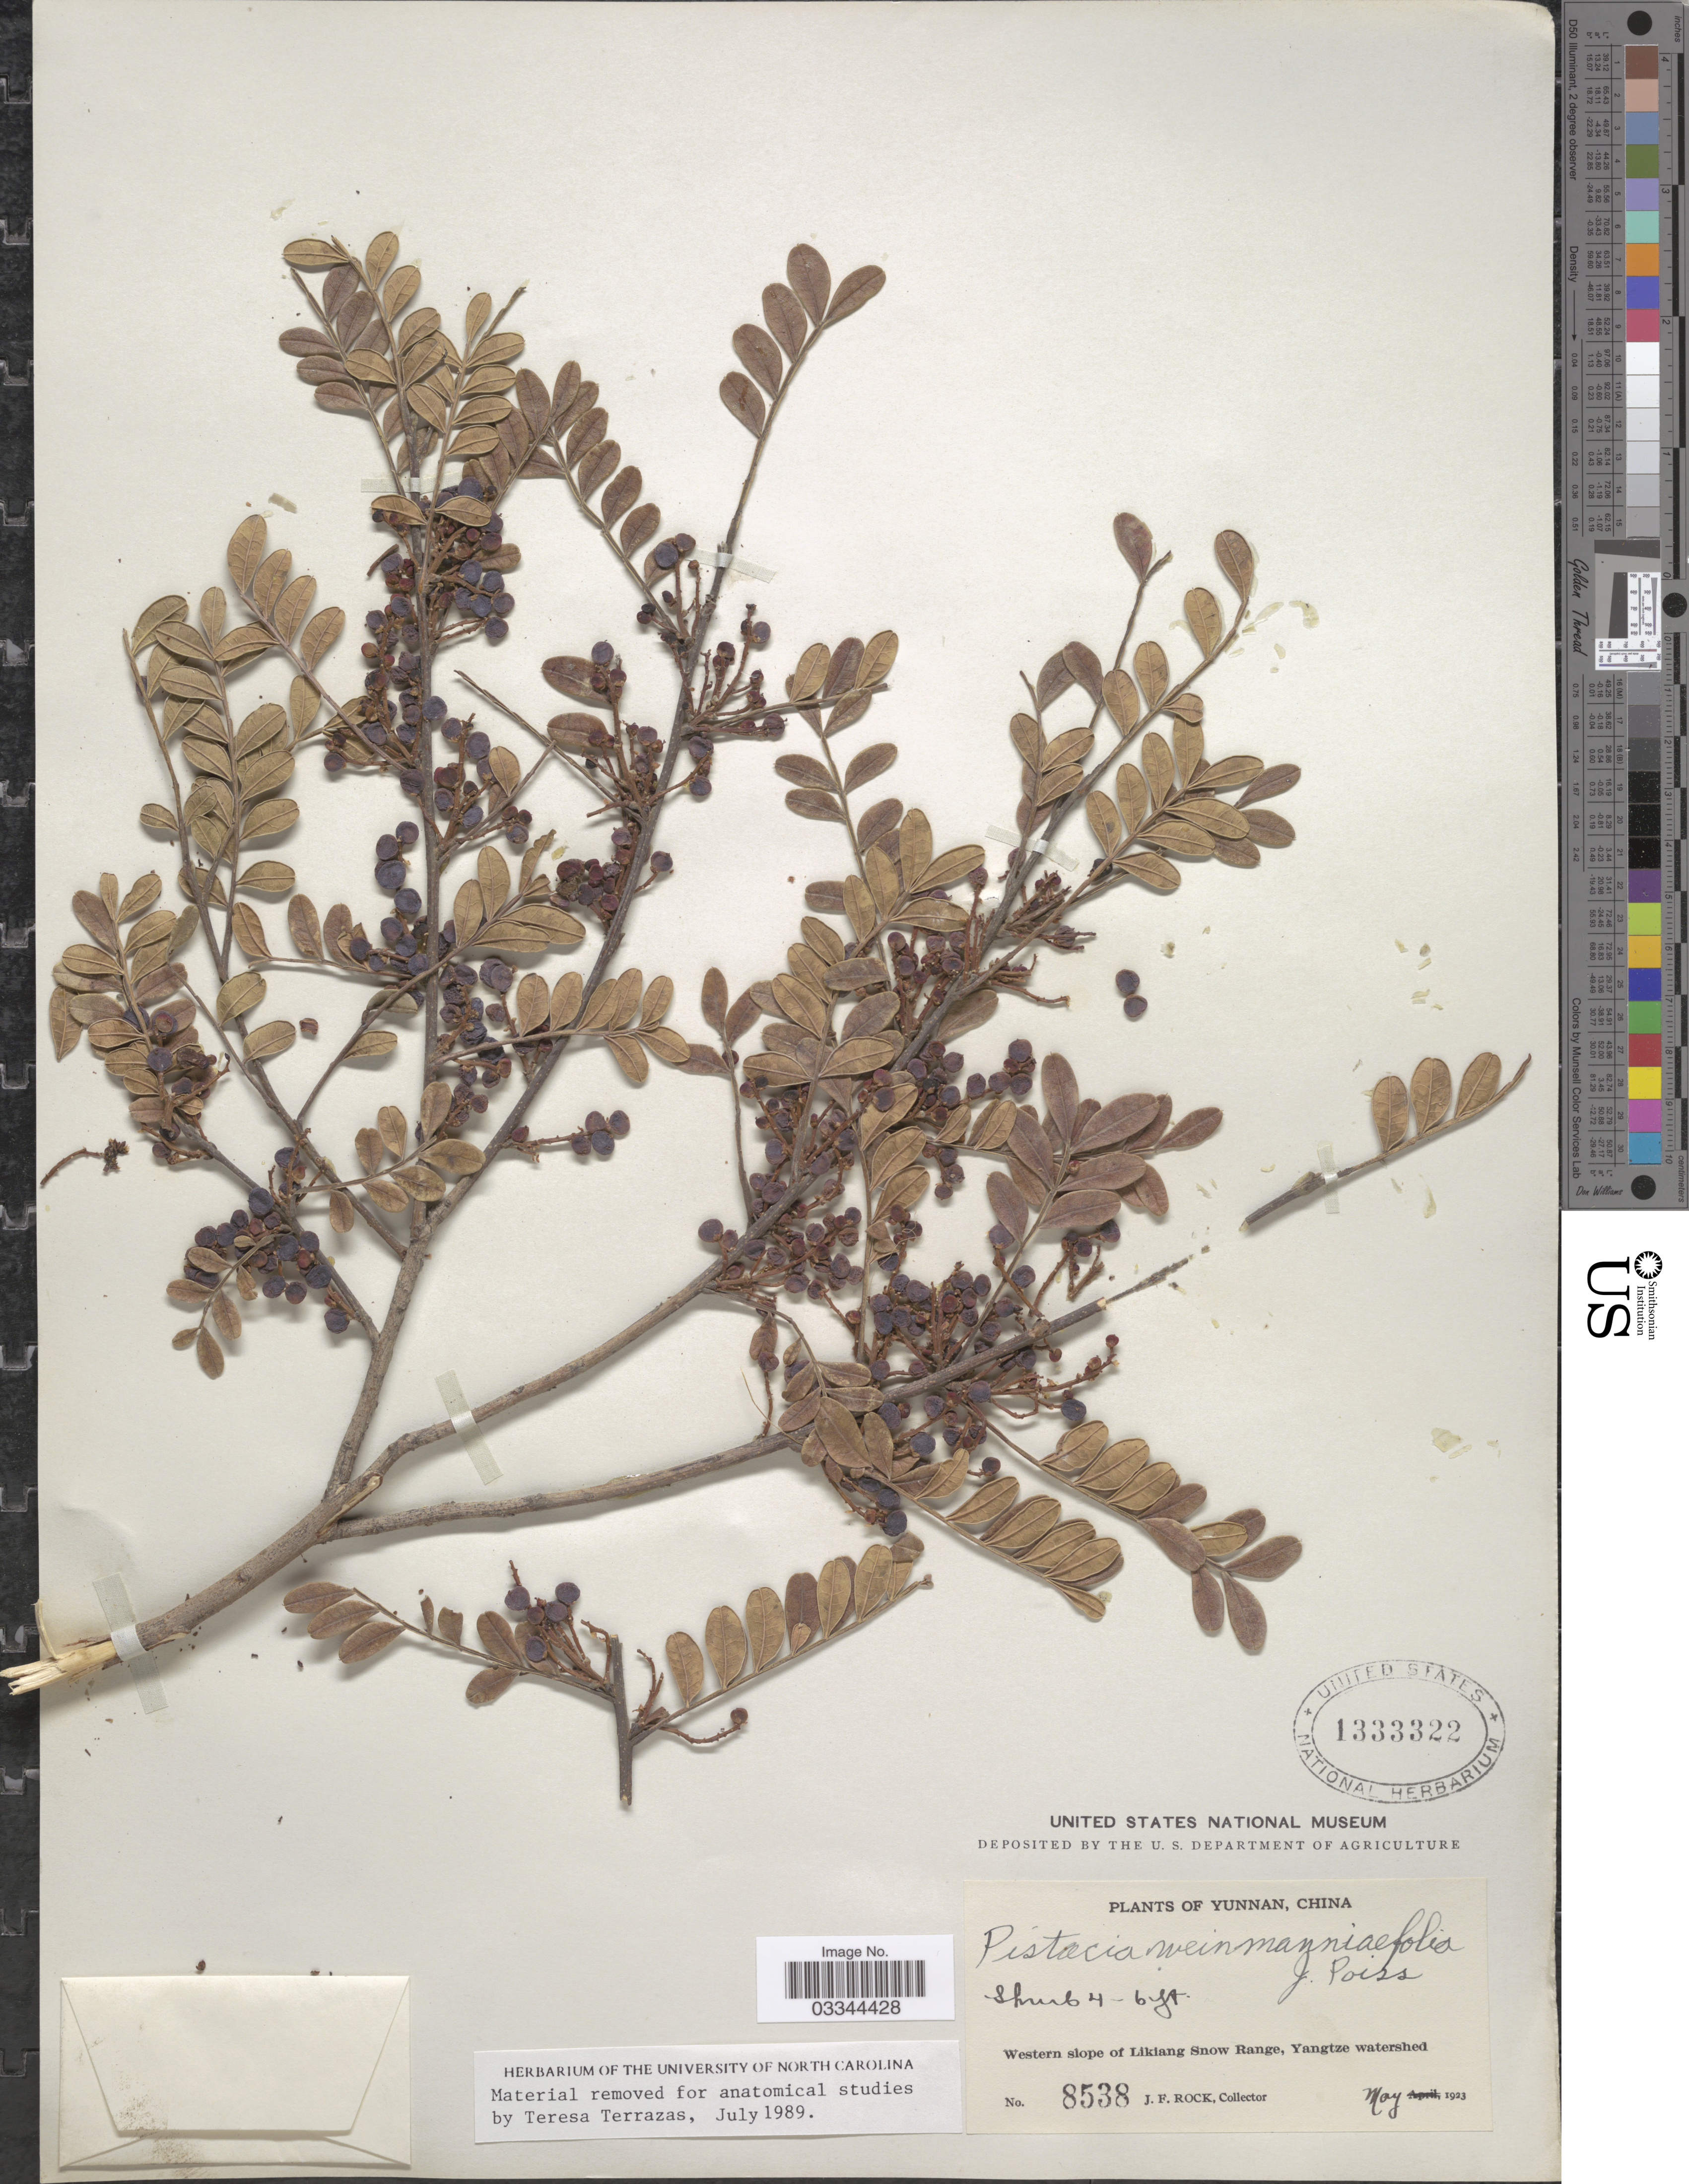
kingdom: Plantae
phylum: Tracheophyta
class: Magnoliopsida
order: Sapindales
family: Anacardiaceae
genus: Pistacia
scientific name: Pistacia weinmanniifolia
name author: J. Poiss. ex Franch.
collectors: J. Rock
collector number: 8538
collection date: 1923-05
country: China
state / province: Yunnan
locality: Western slope of Likiang Snow Range, Yangtze watershed.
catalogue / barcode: US 1333322